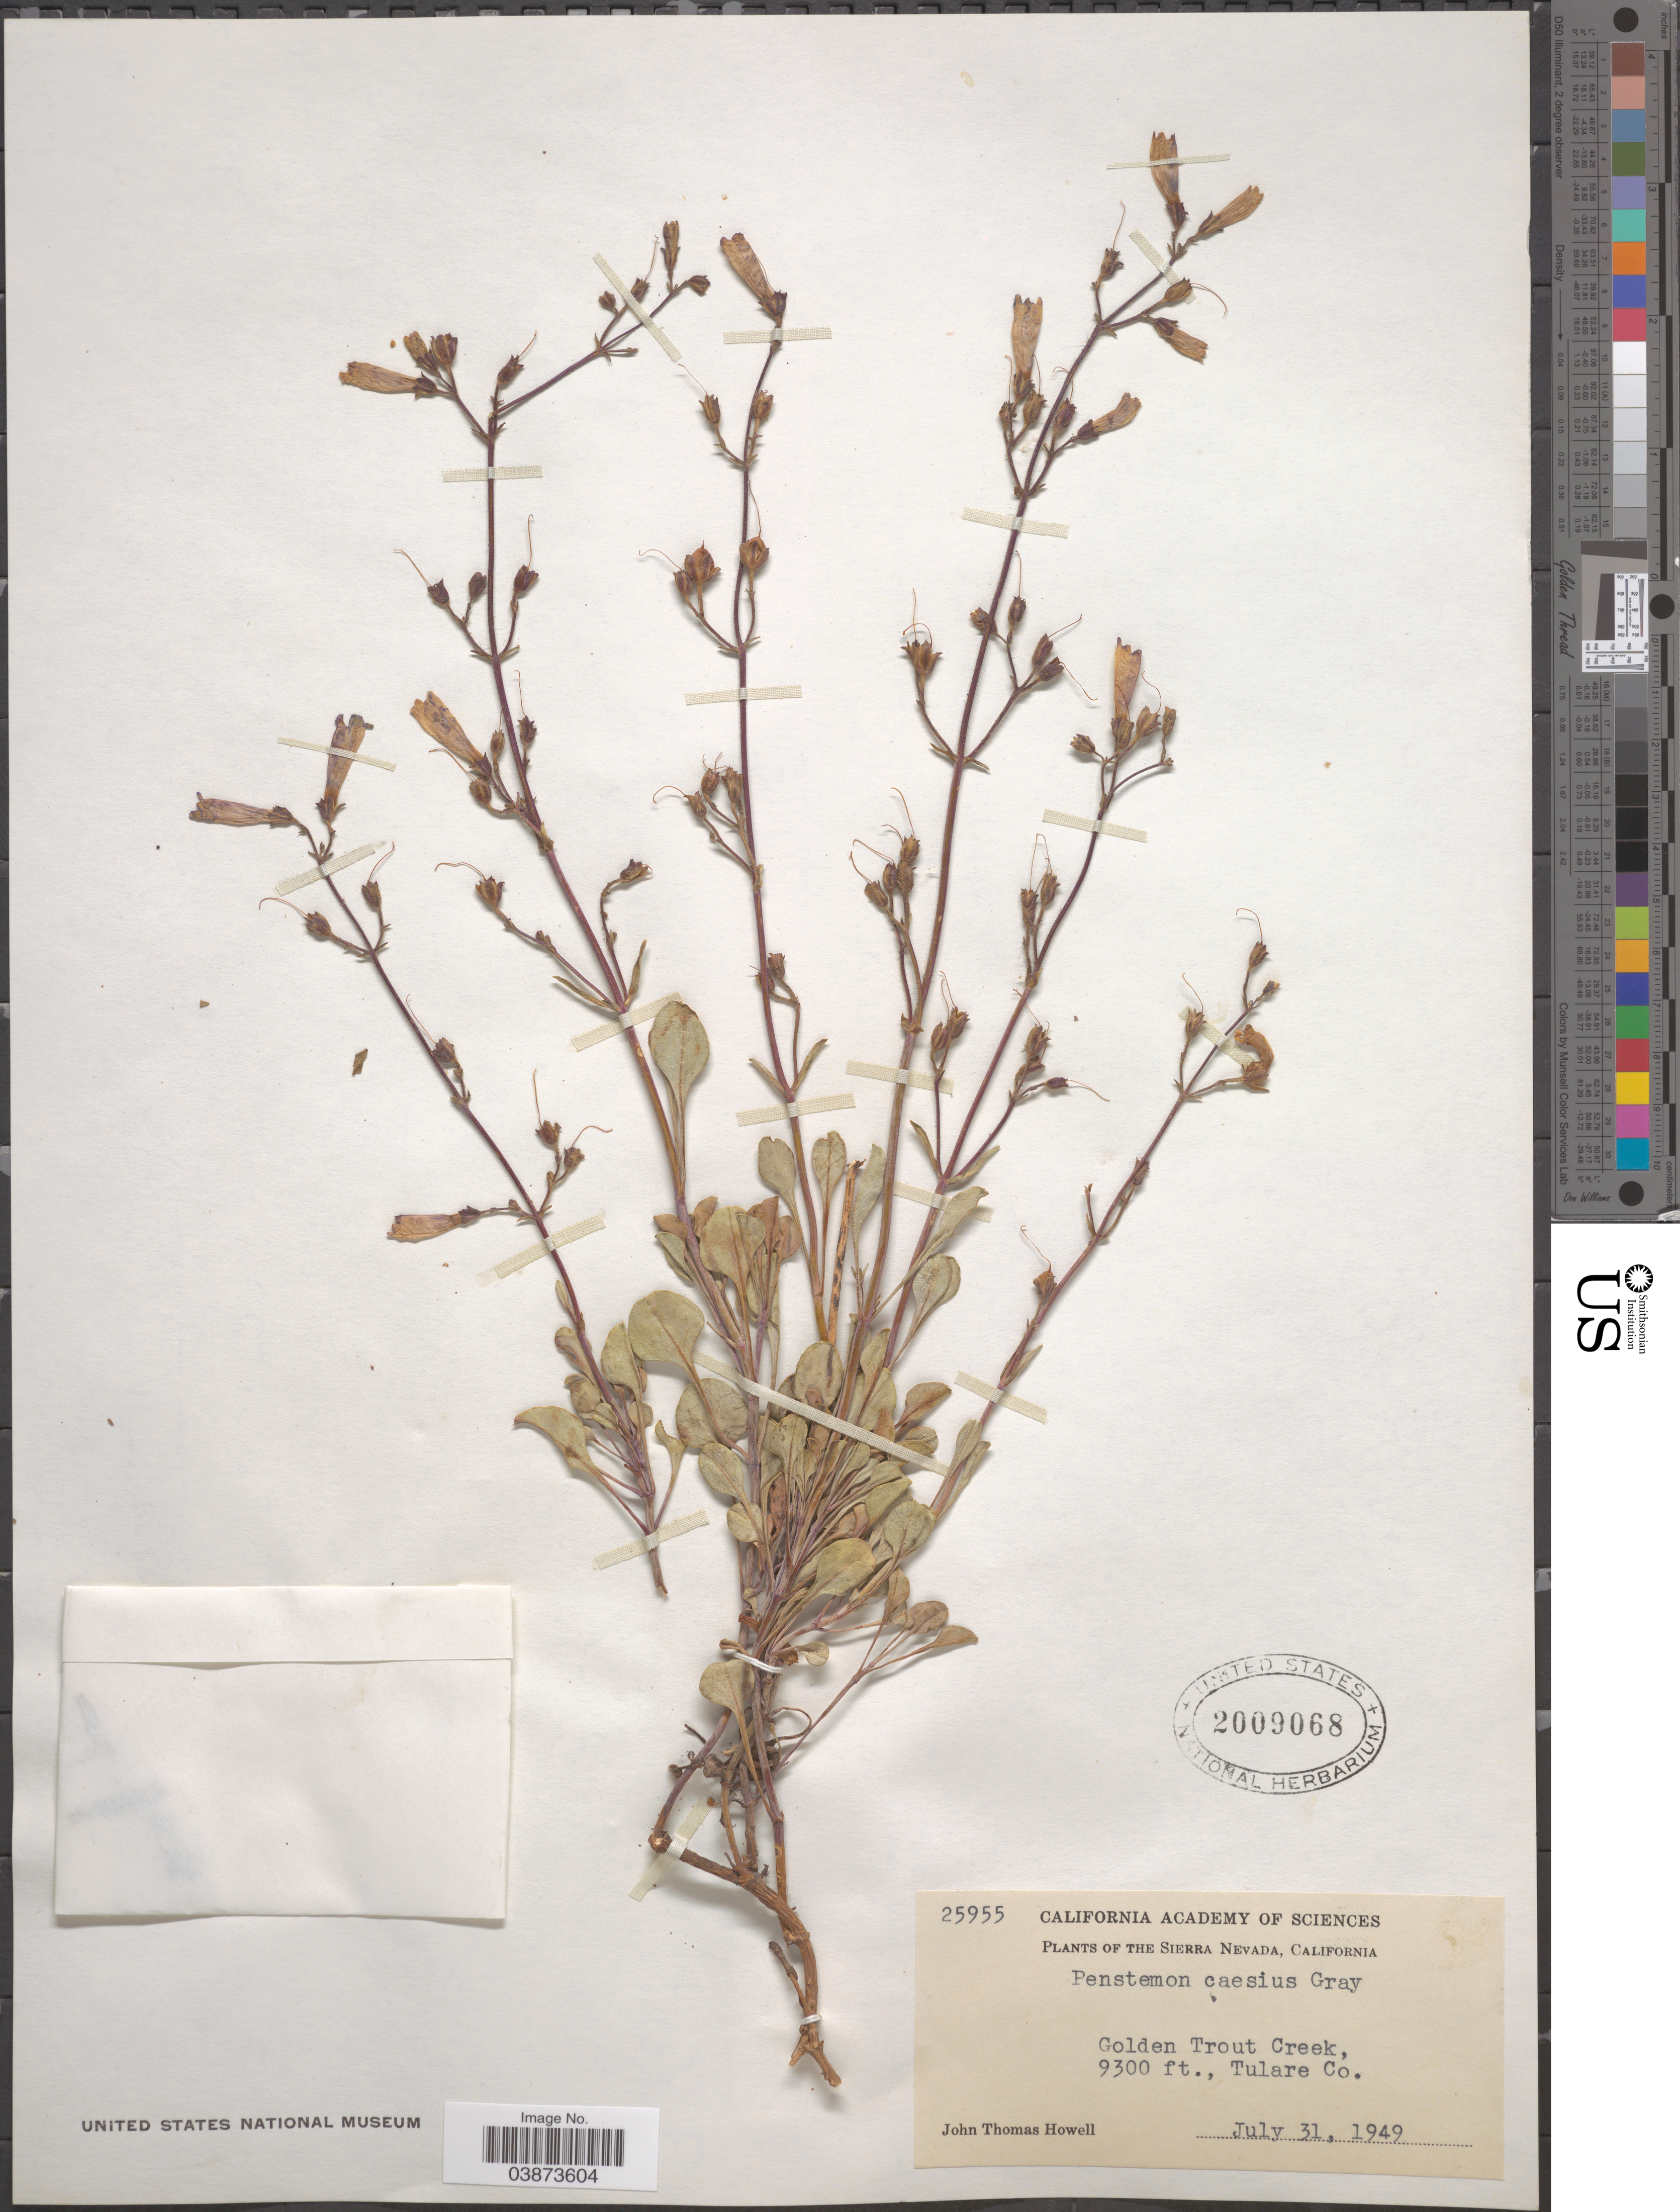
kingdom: Plantae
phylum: Tracheophyta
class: Magnoliopsida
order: Lamiales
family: Plantaginaceae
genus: Penstemon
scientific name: Penstemon caesius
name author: A. Gray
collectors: J. T. Howell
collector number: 25955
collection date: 1949-07-31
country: United States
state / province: California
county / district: Tulare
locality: Sierra Nevada. Golden Trout Creek, Tulare Co.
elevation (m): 2835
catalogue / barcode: US 2009068